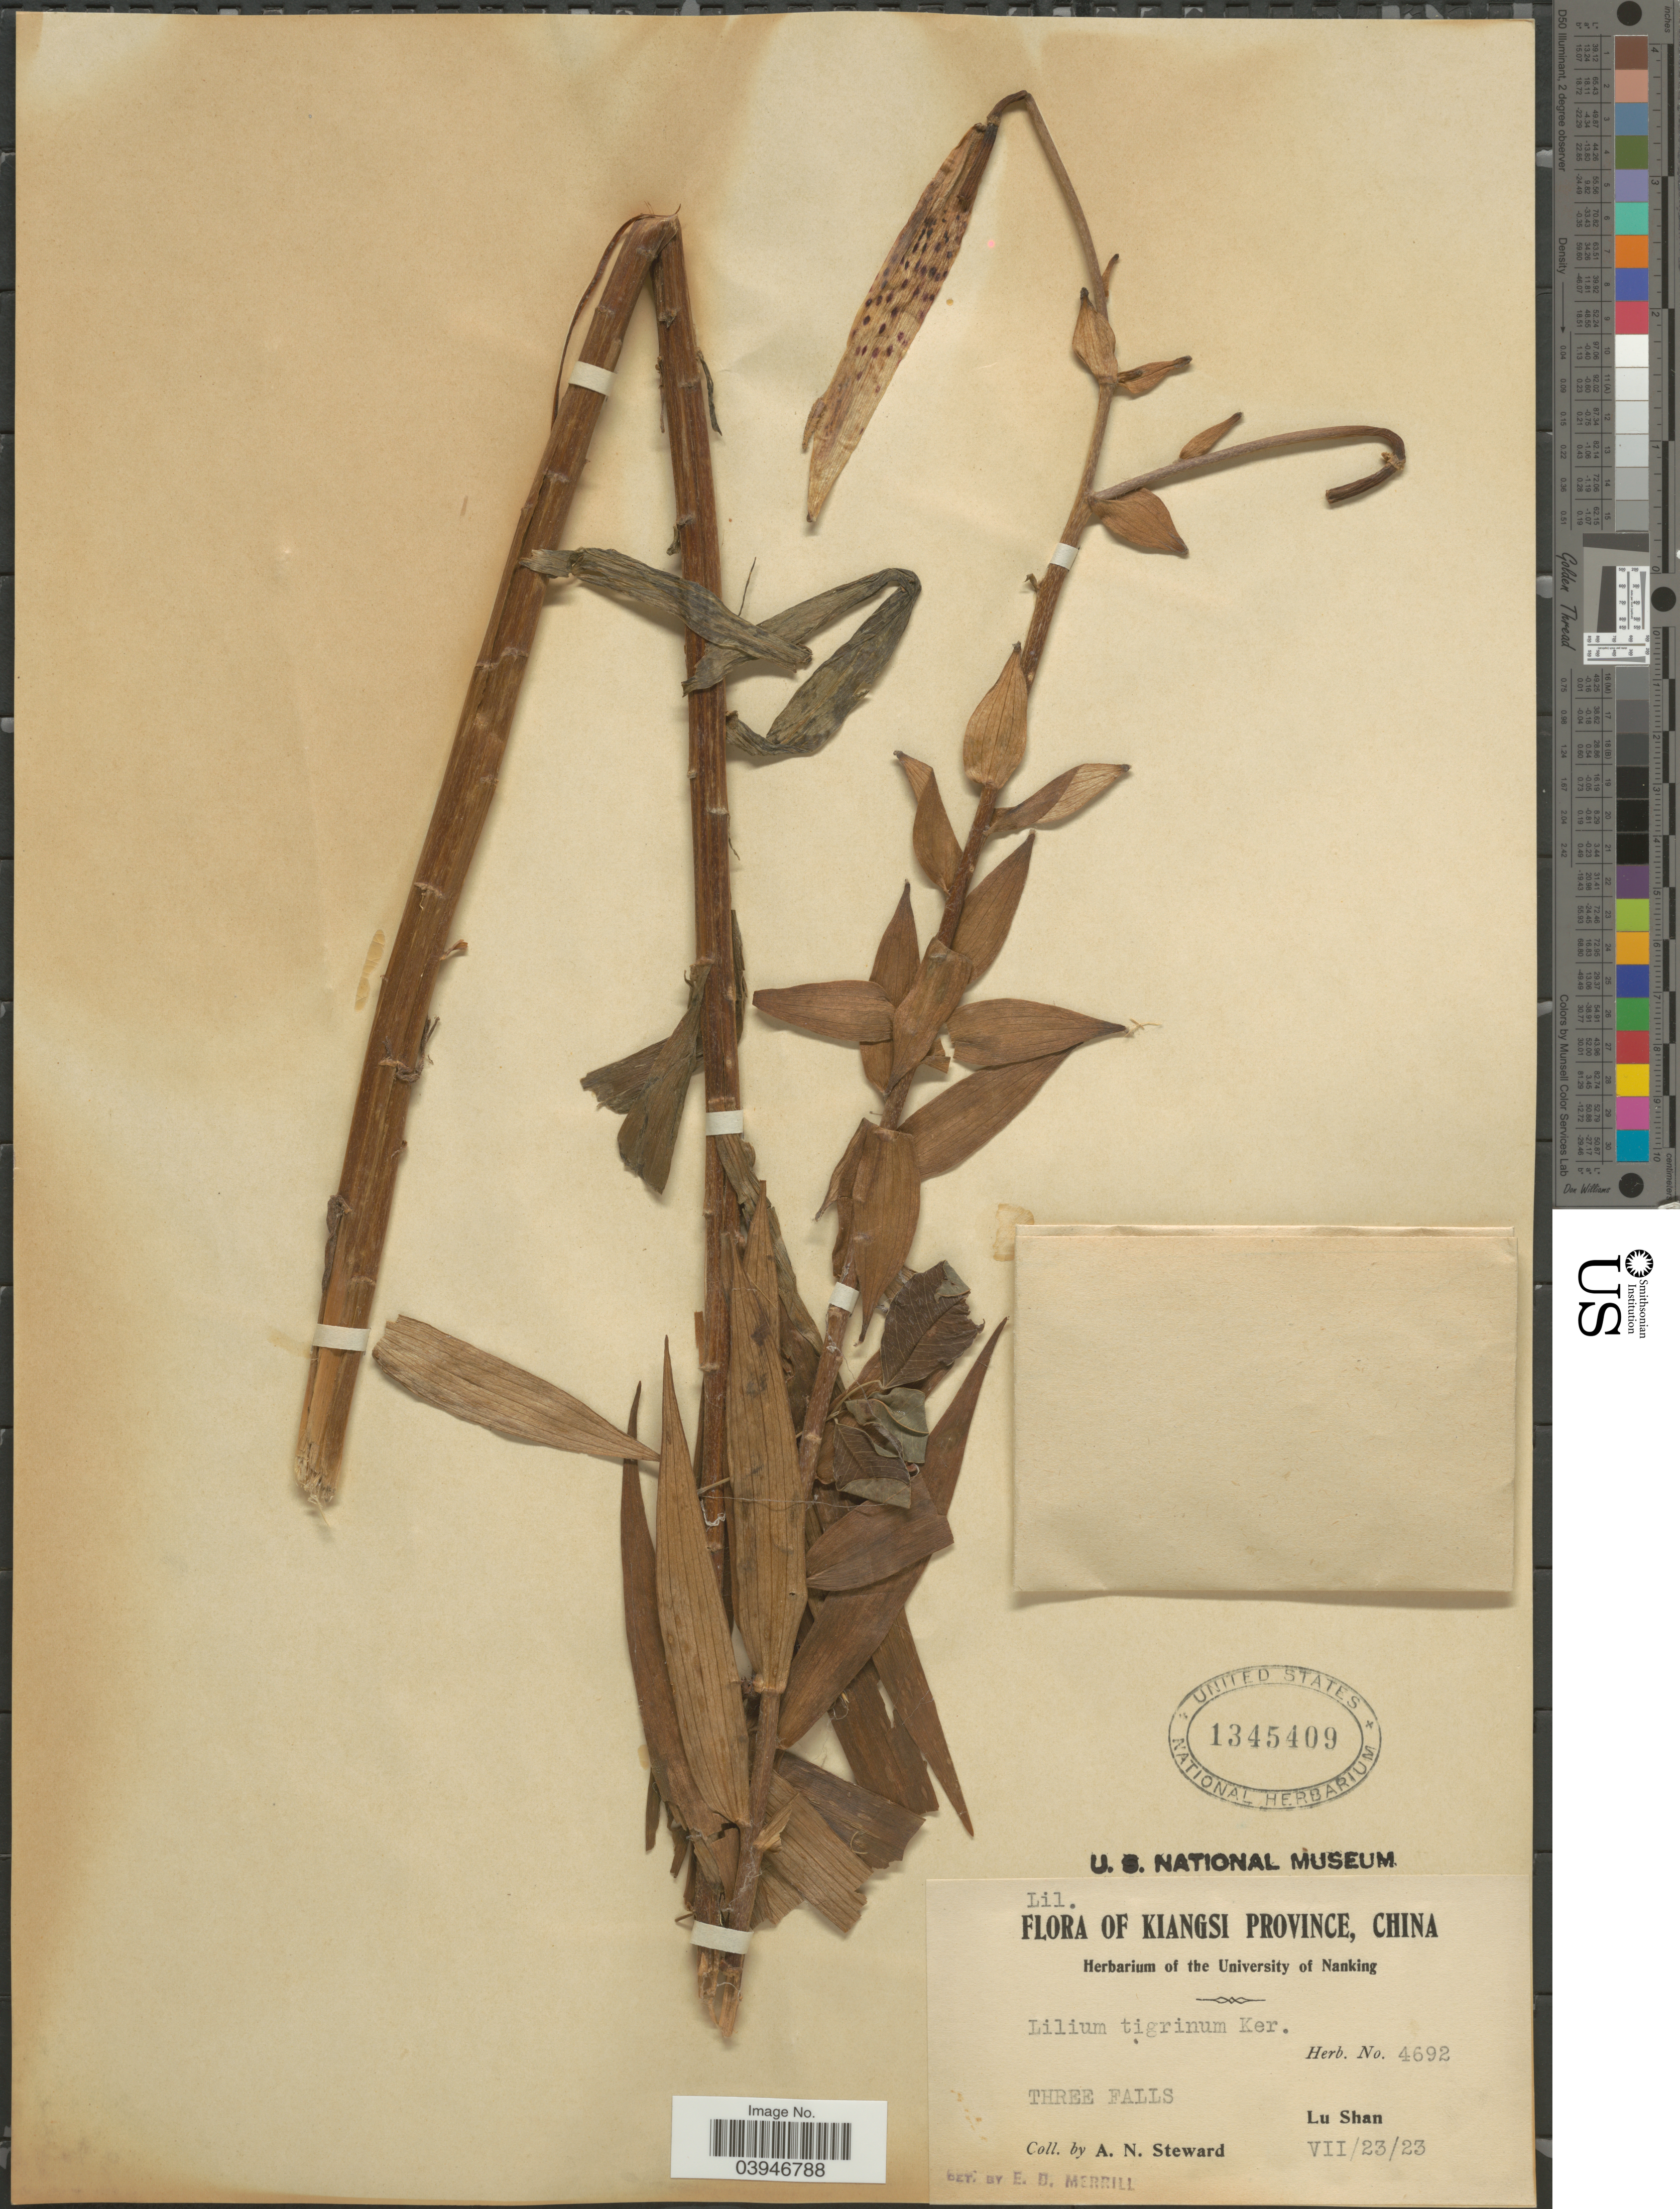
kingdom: Plantae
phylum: Tracheophyta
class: Liliopsida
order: Liliales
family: Liliaceae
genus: Lilium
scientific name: Lilium tigrinum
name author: Ker Gawl.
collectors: A. N. Steward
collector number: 4692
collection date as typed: Transcribed d/m/y: 23/7/23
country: China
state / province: Jiangxi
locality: Kiangsi Province. Three Falls. Lu Shan.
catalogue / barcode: US 1345409